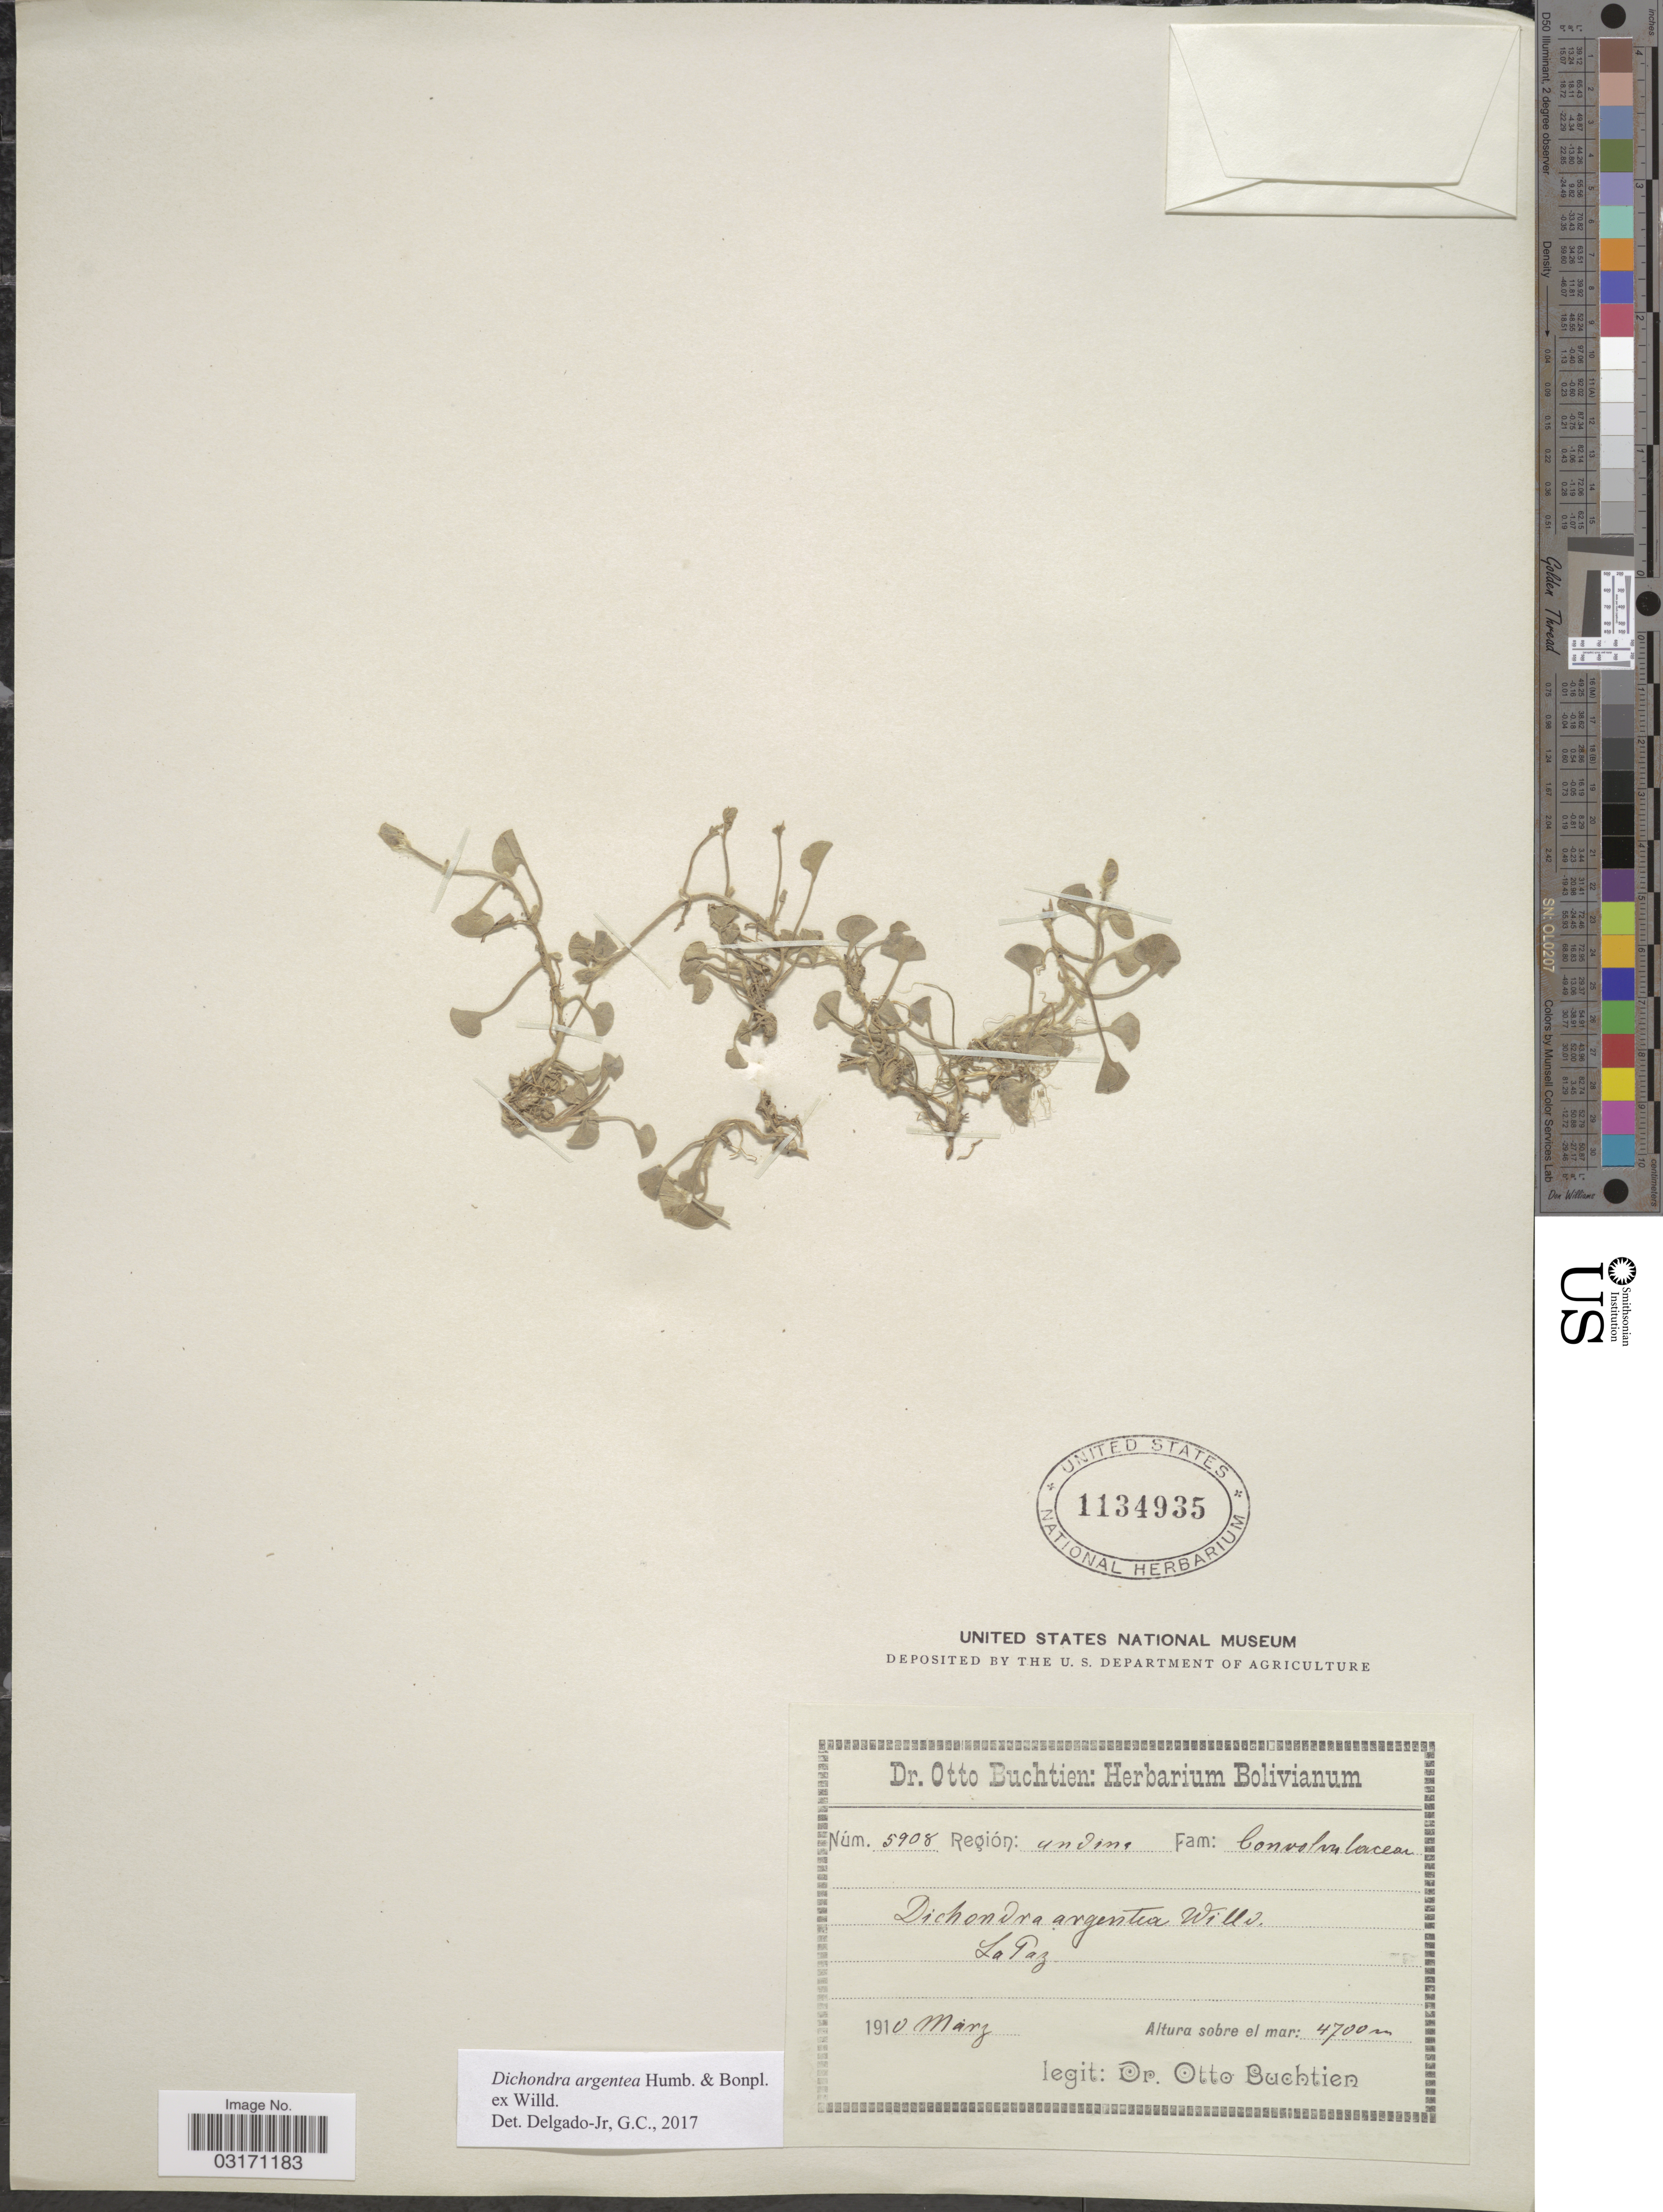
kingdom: Plantae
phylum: Tracheophyta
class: Magnoliopsida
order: Solanales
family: Convolvulaceae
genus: Dichondra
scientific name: Dichondra argentea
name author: Humb. & Bonpl. ex Willd.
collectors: O. Buchtien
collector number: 5908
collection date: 1910-03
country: Bolivia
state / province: La Paz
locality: Región: Andina.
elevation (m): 4700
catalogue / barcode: US 1134935